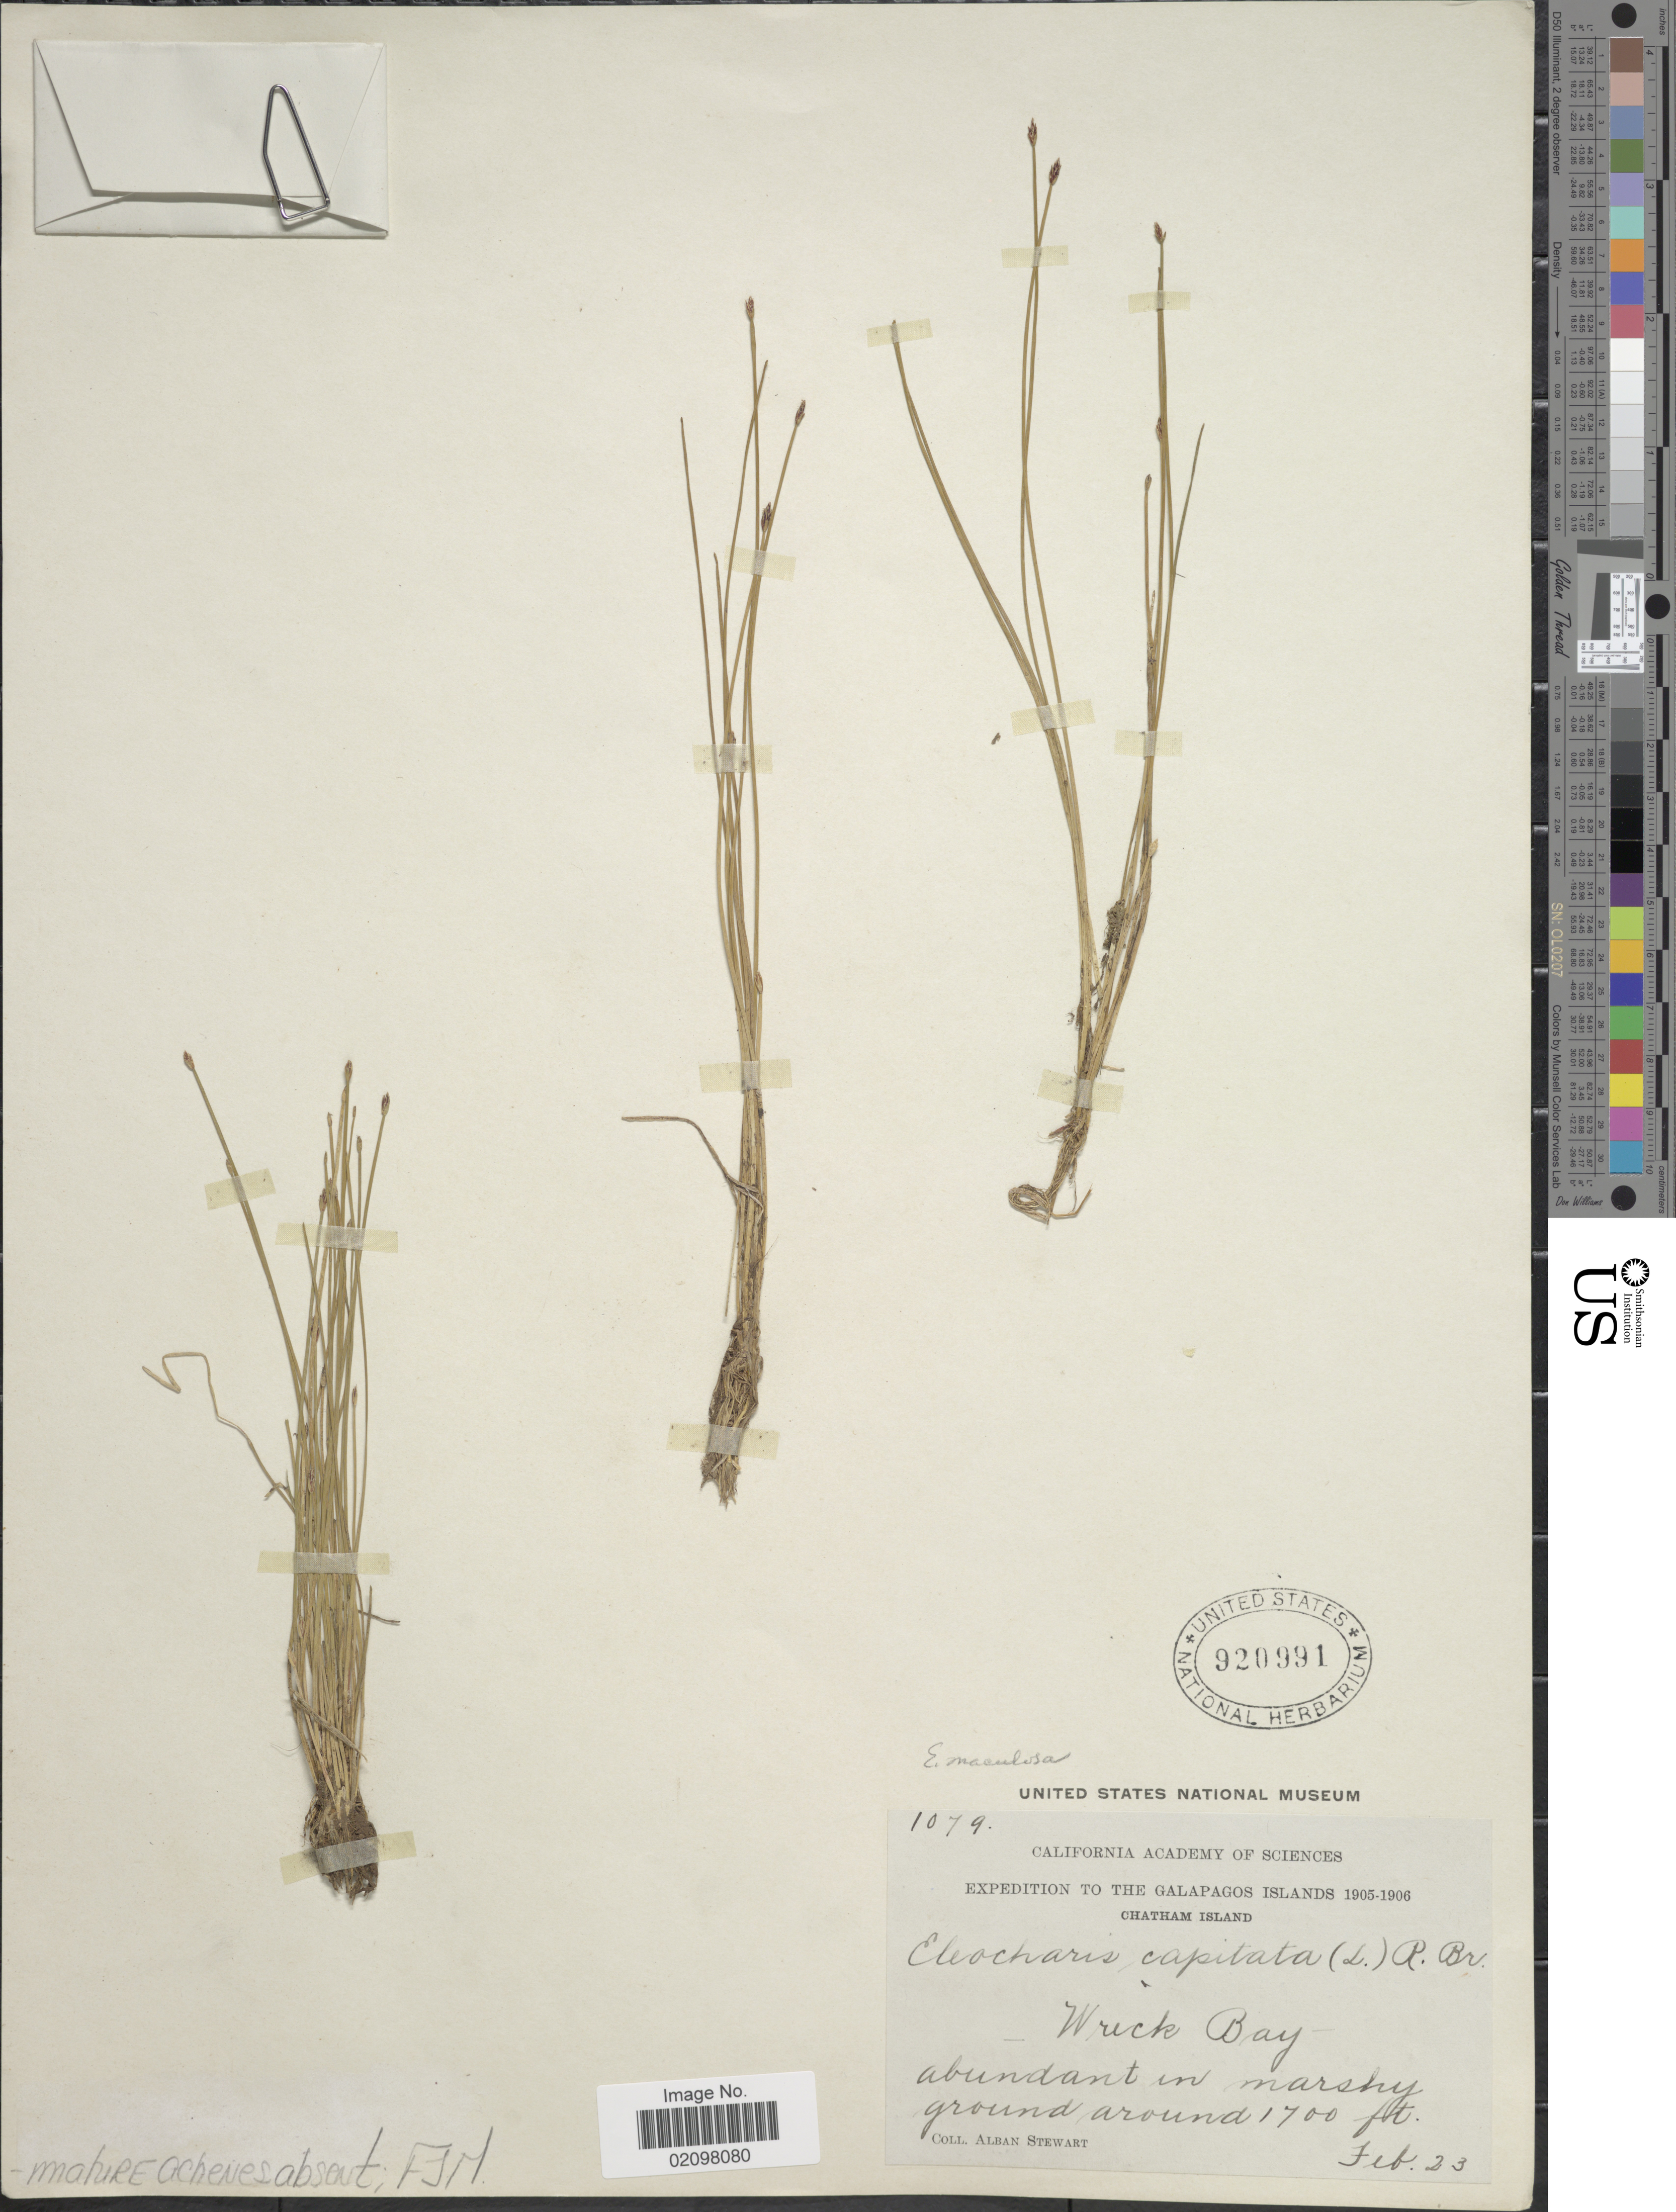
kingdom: Plantae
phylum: Tracheophyta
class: Liliopsida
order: Poales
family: Cyperaceae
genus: Eleocharis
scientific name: Eleocharis maculosa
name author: (Vahl) Roem. & Schult.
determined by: Strong, Mark T., (BOT), Smithsonian Institution - National Museum of Natural History (UNITED STATES)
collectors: A. Stewart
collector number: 1079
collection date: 1905-02-23/1906-02-23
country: Ecuador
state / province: Colón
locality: The Galapagos Islands, Chatham Island, -Wreck Bay-, abundant in marshy ground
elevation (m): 518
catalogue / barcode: US 920991